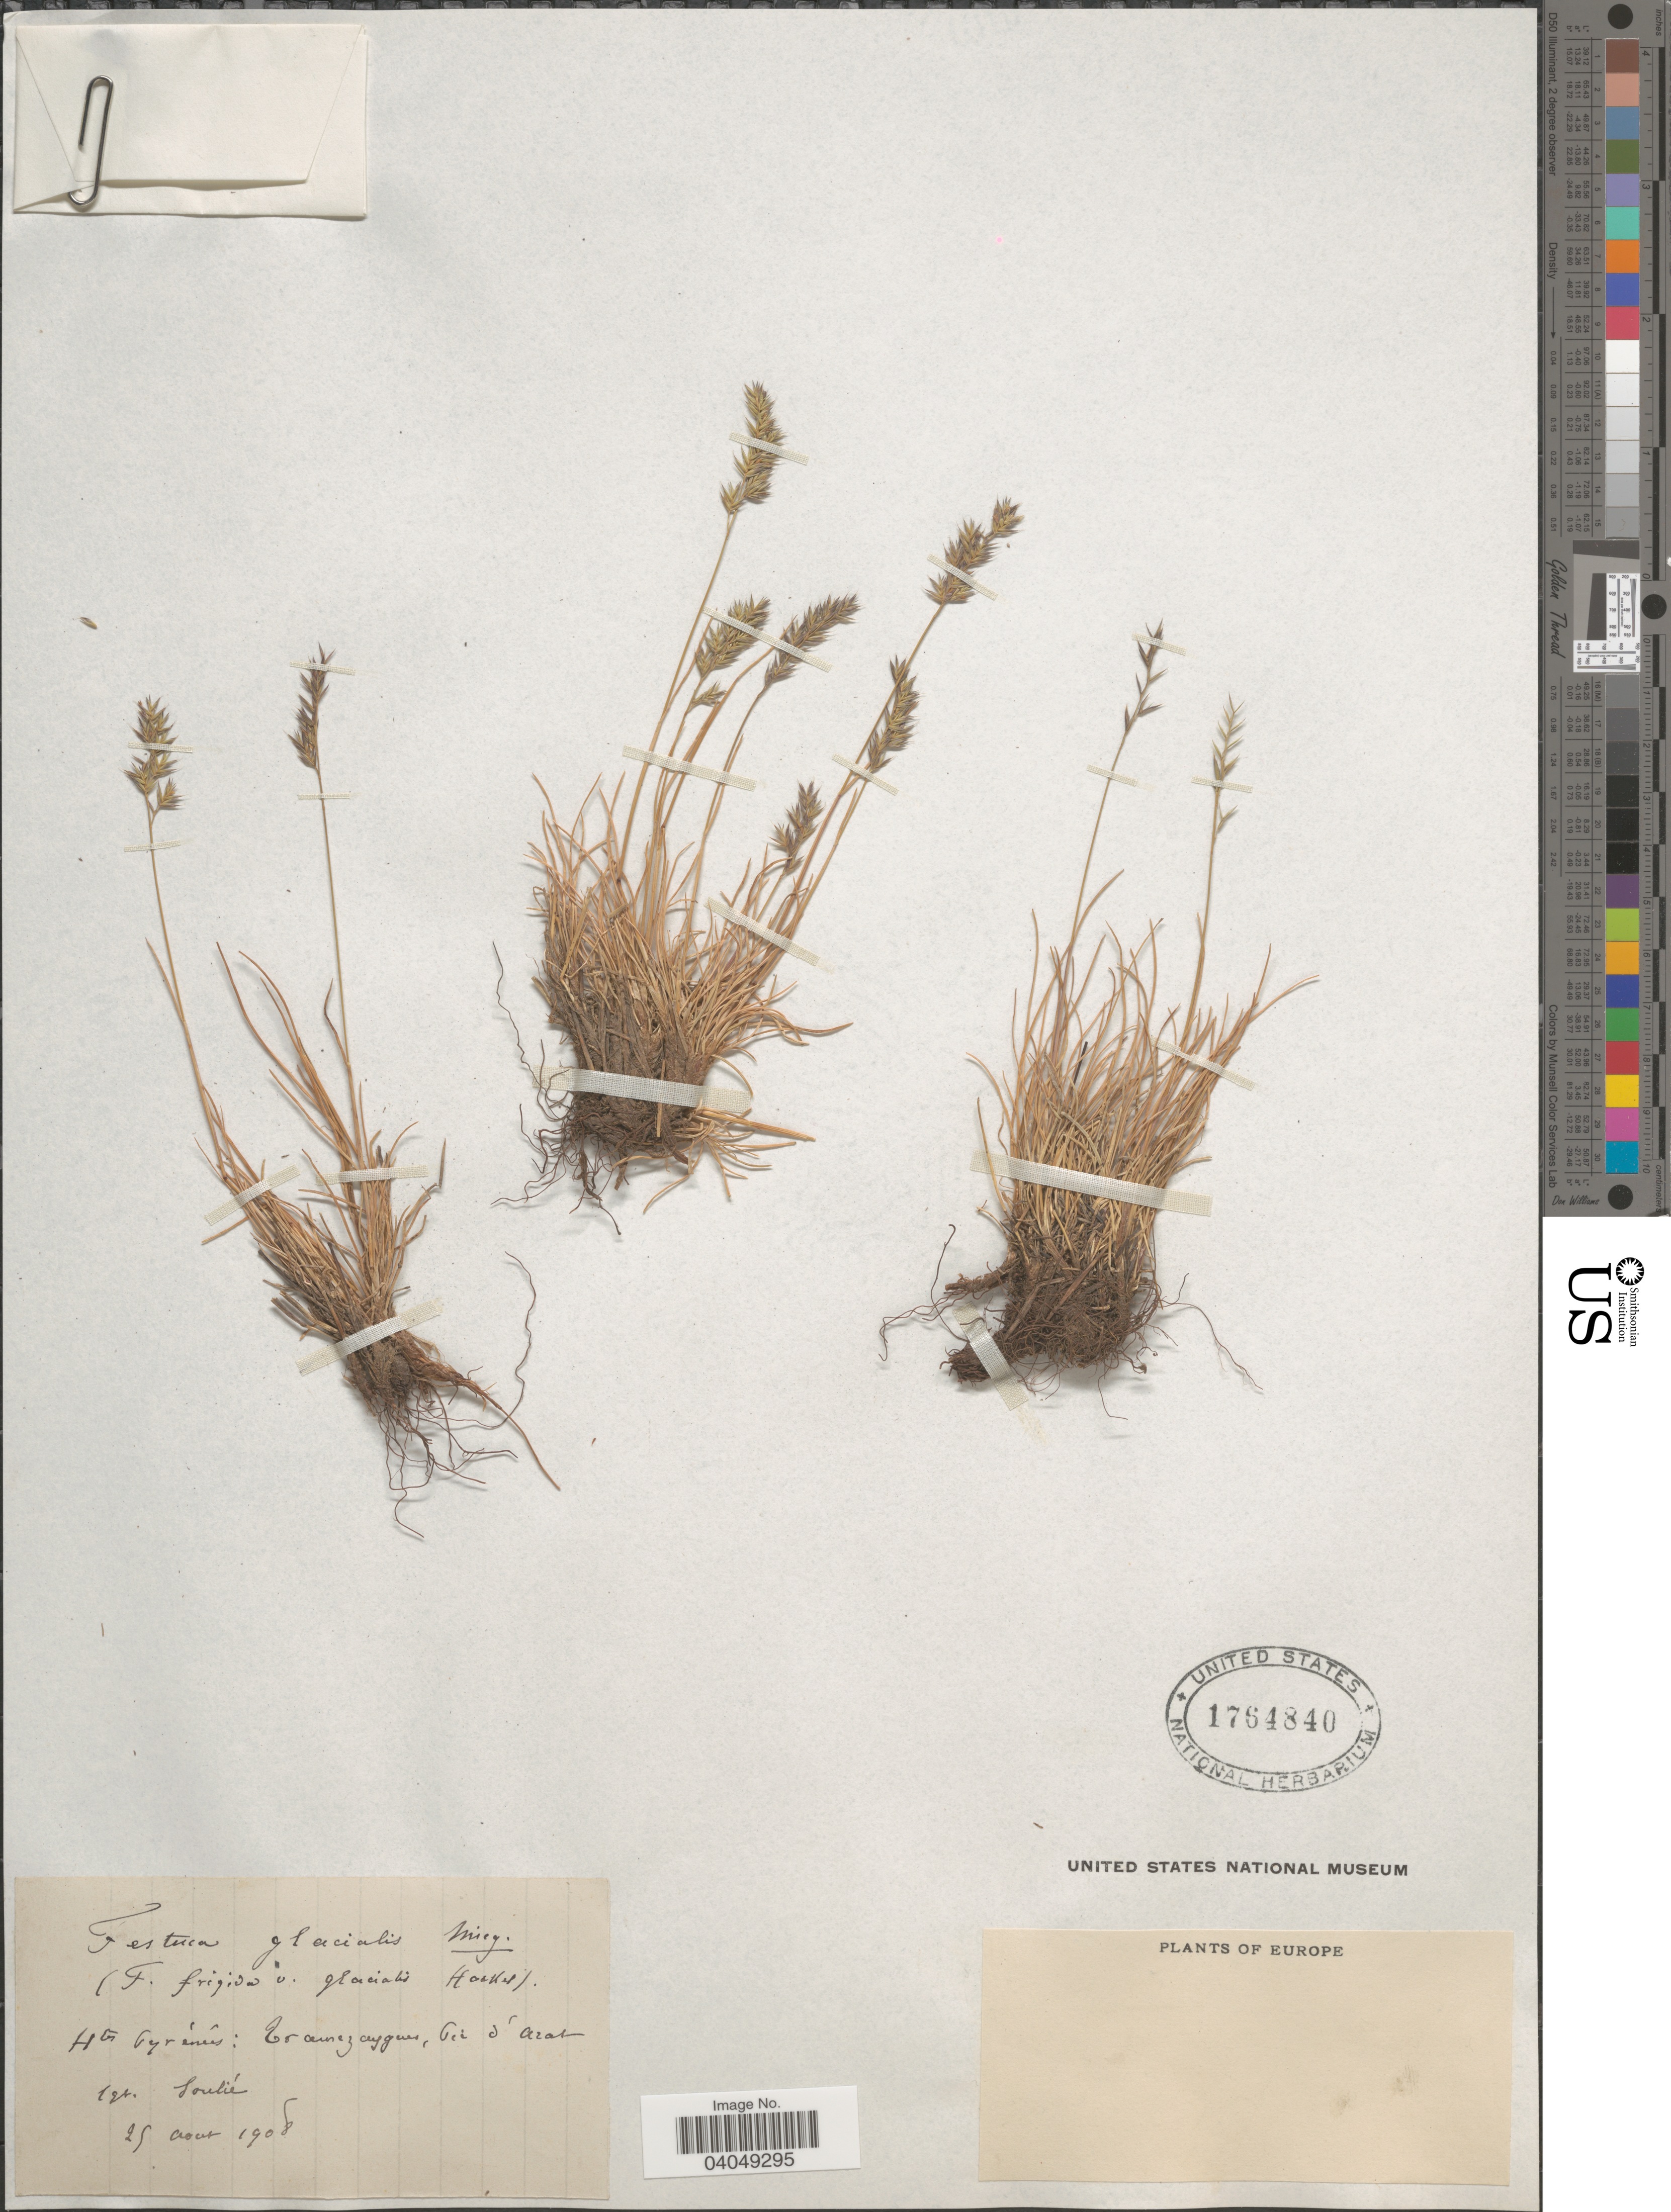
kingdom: Plantae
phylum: Tracheophyta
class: Liliopsida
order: Poales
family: Poaceae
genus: Festuca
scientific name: Festuca glacialis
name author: Miégev.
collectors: J. A. Soulié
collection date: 1908-08-25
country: France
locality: Htes Pyrénées: Tramezaygues, Pic d'Arat. Europe.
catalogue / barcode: US 1764840